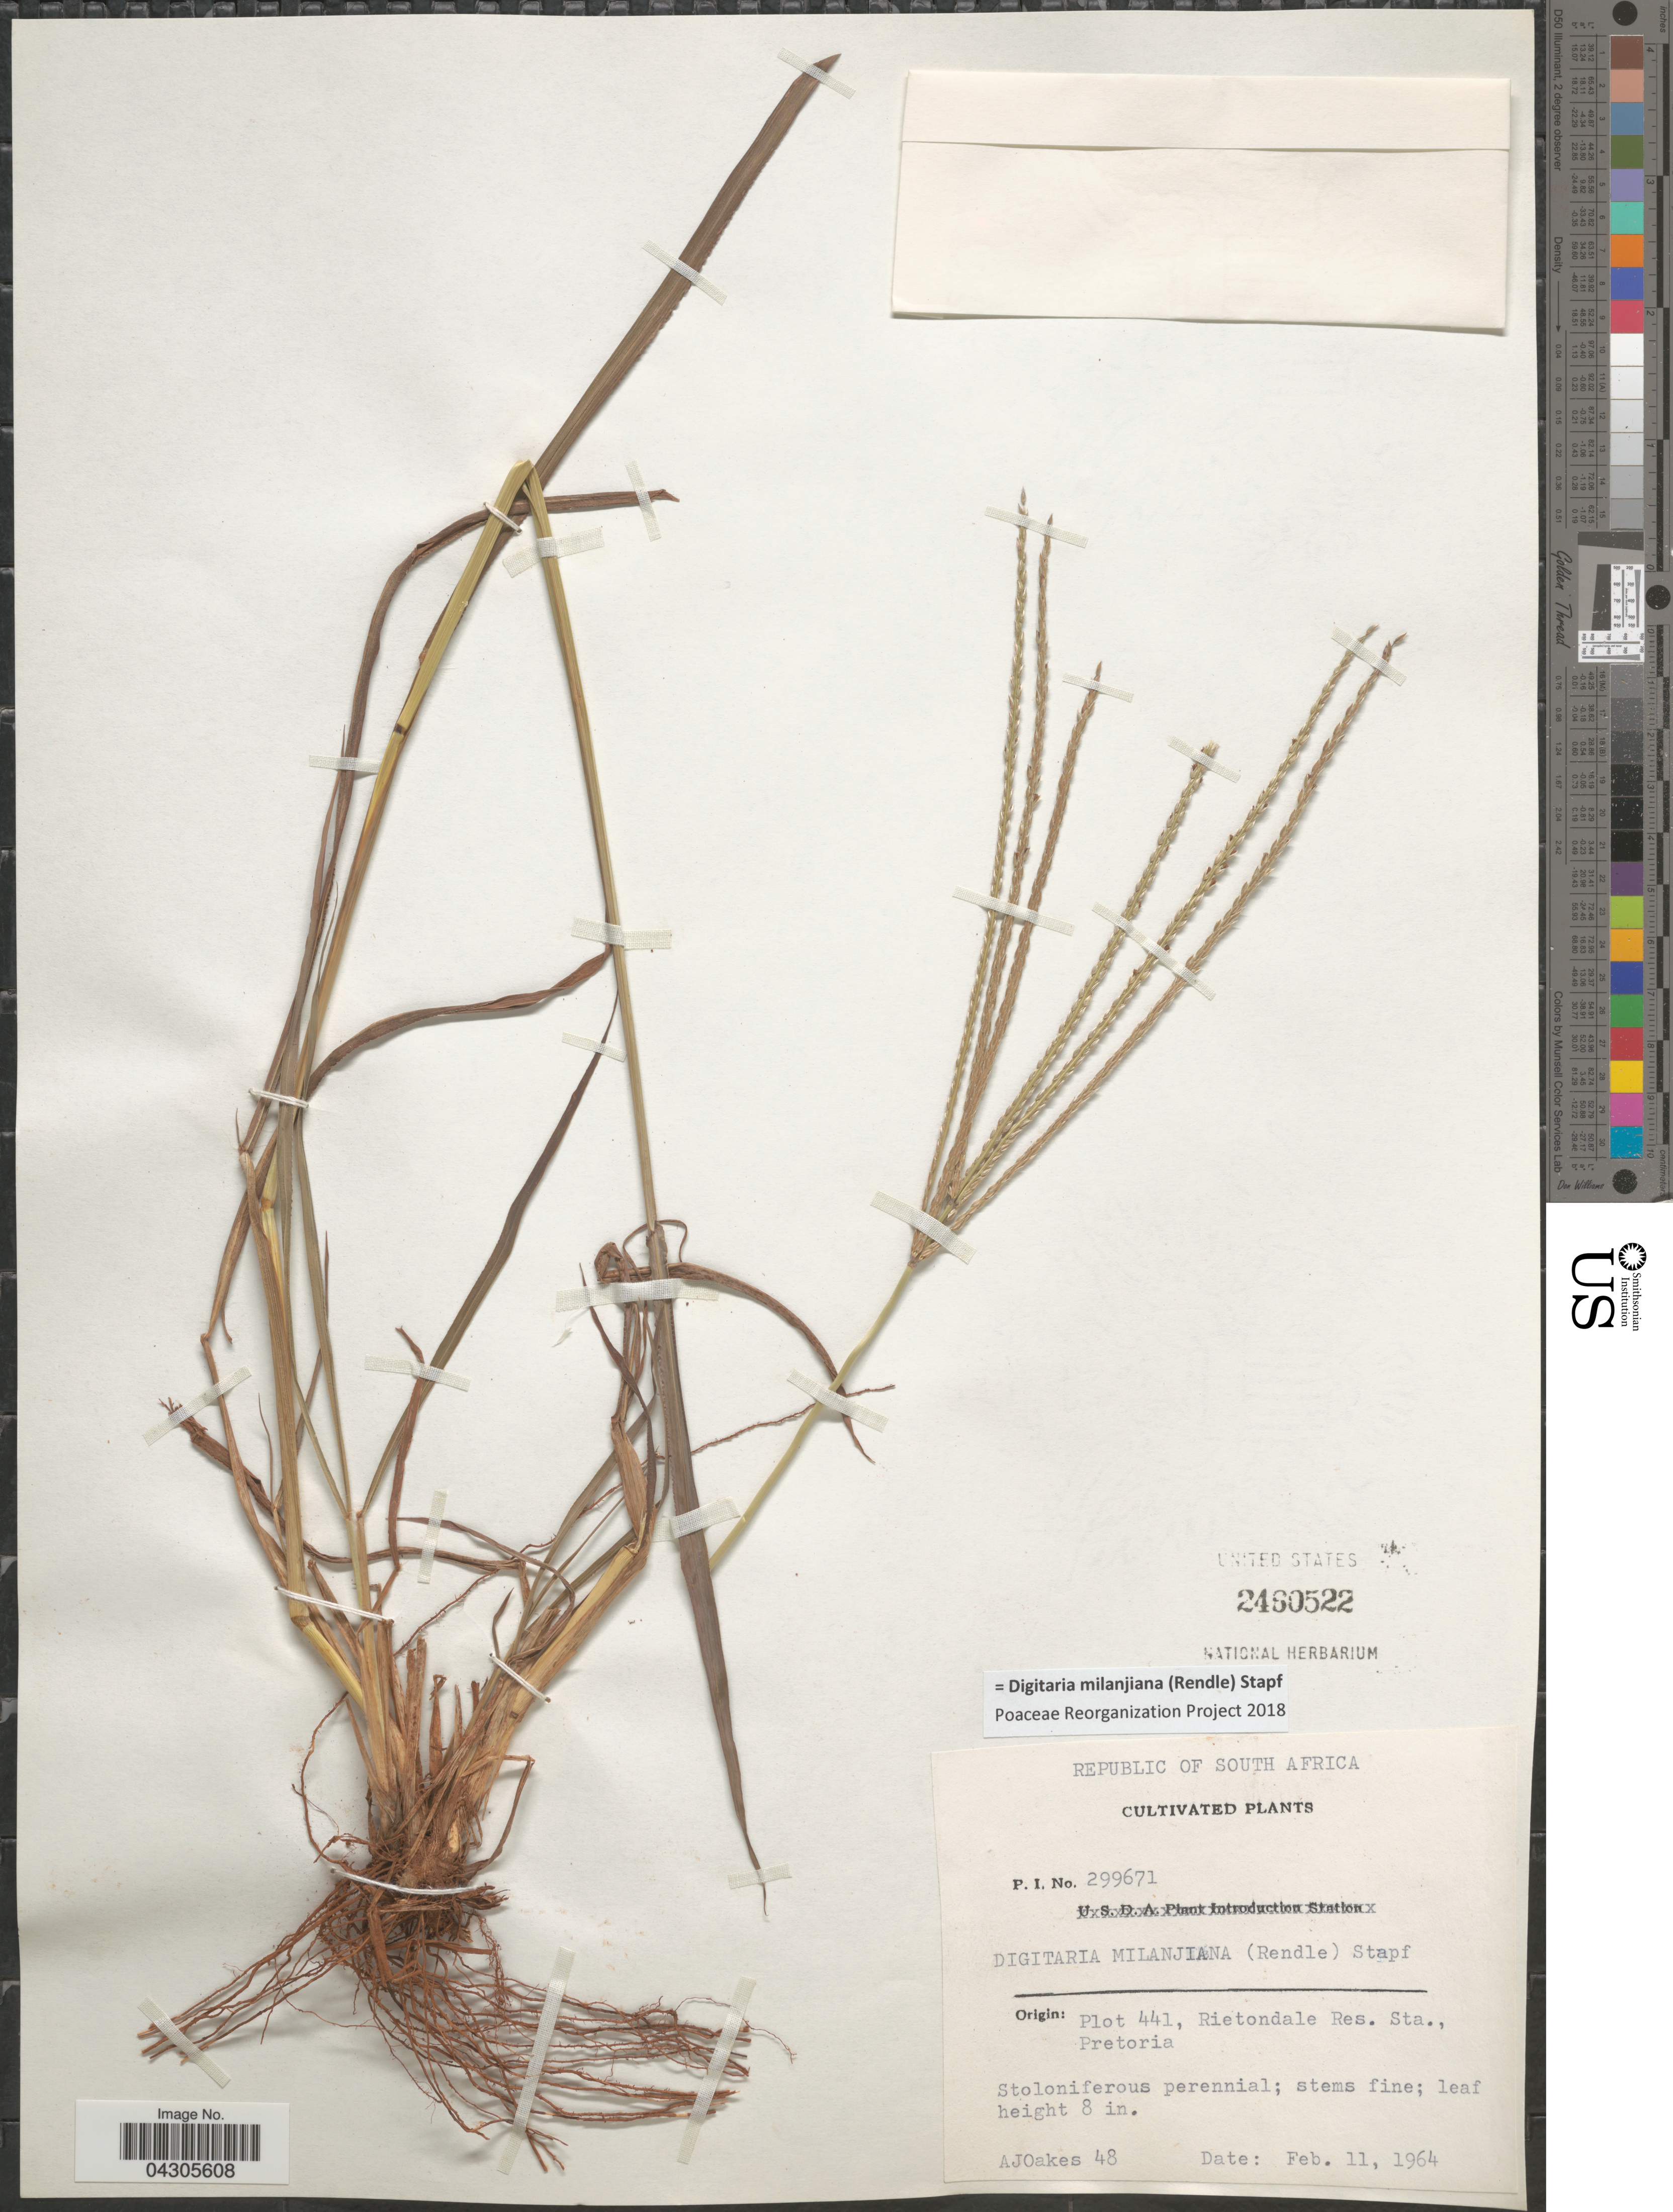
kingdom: Plantae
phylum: Tracheophyta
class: Liliopsida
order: Poales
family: Poaceae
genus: Digitaria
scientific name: Digitaria milanjiana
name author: (Rendle) Stapf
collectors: A. Oakes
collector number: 48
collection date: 1964-02-11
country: South Africa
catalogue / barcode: US 2460522